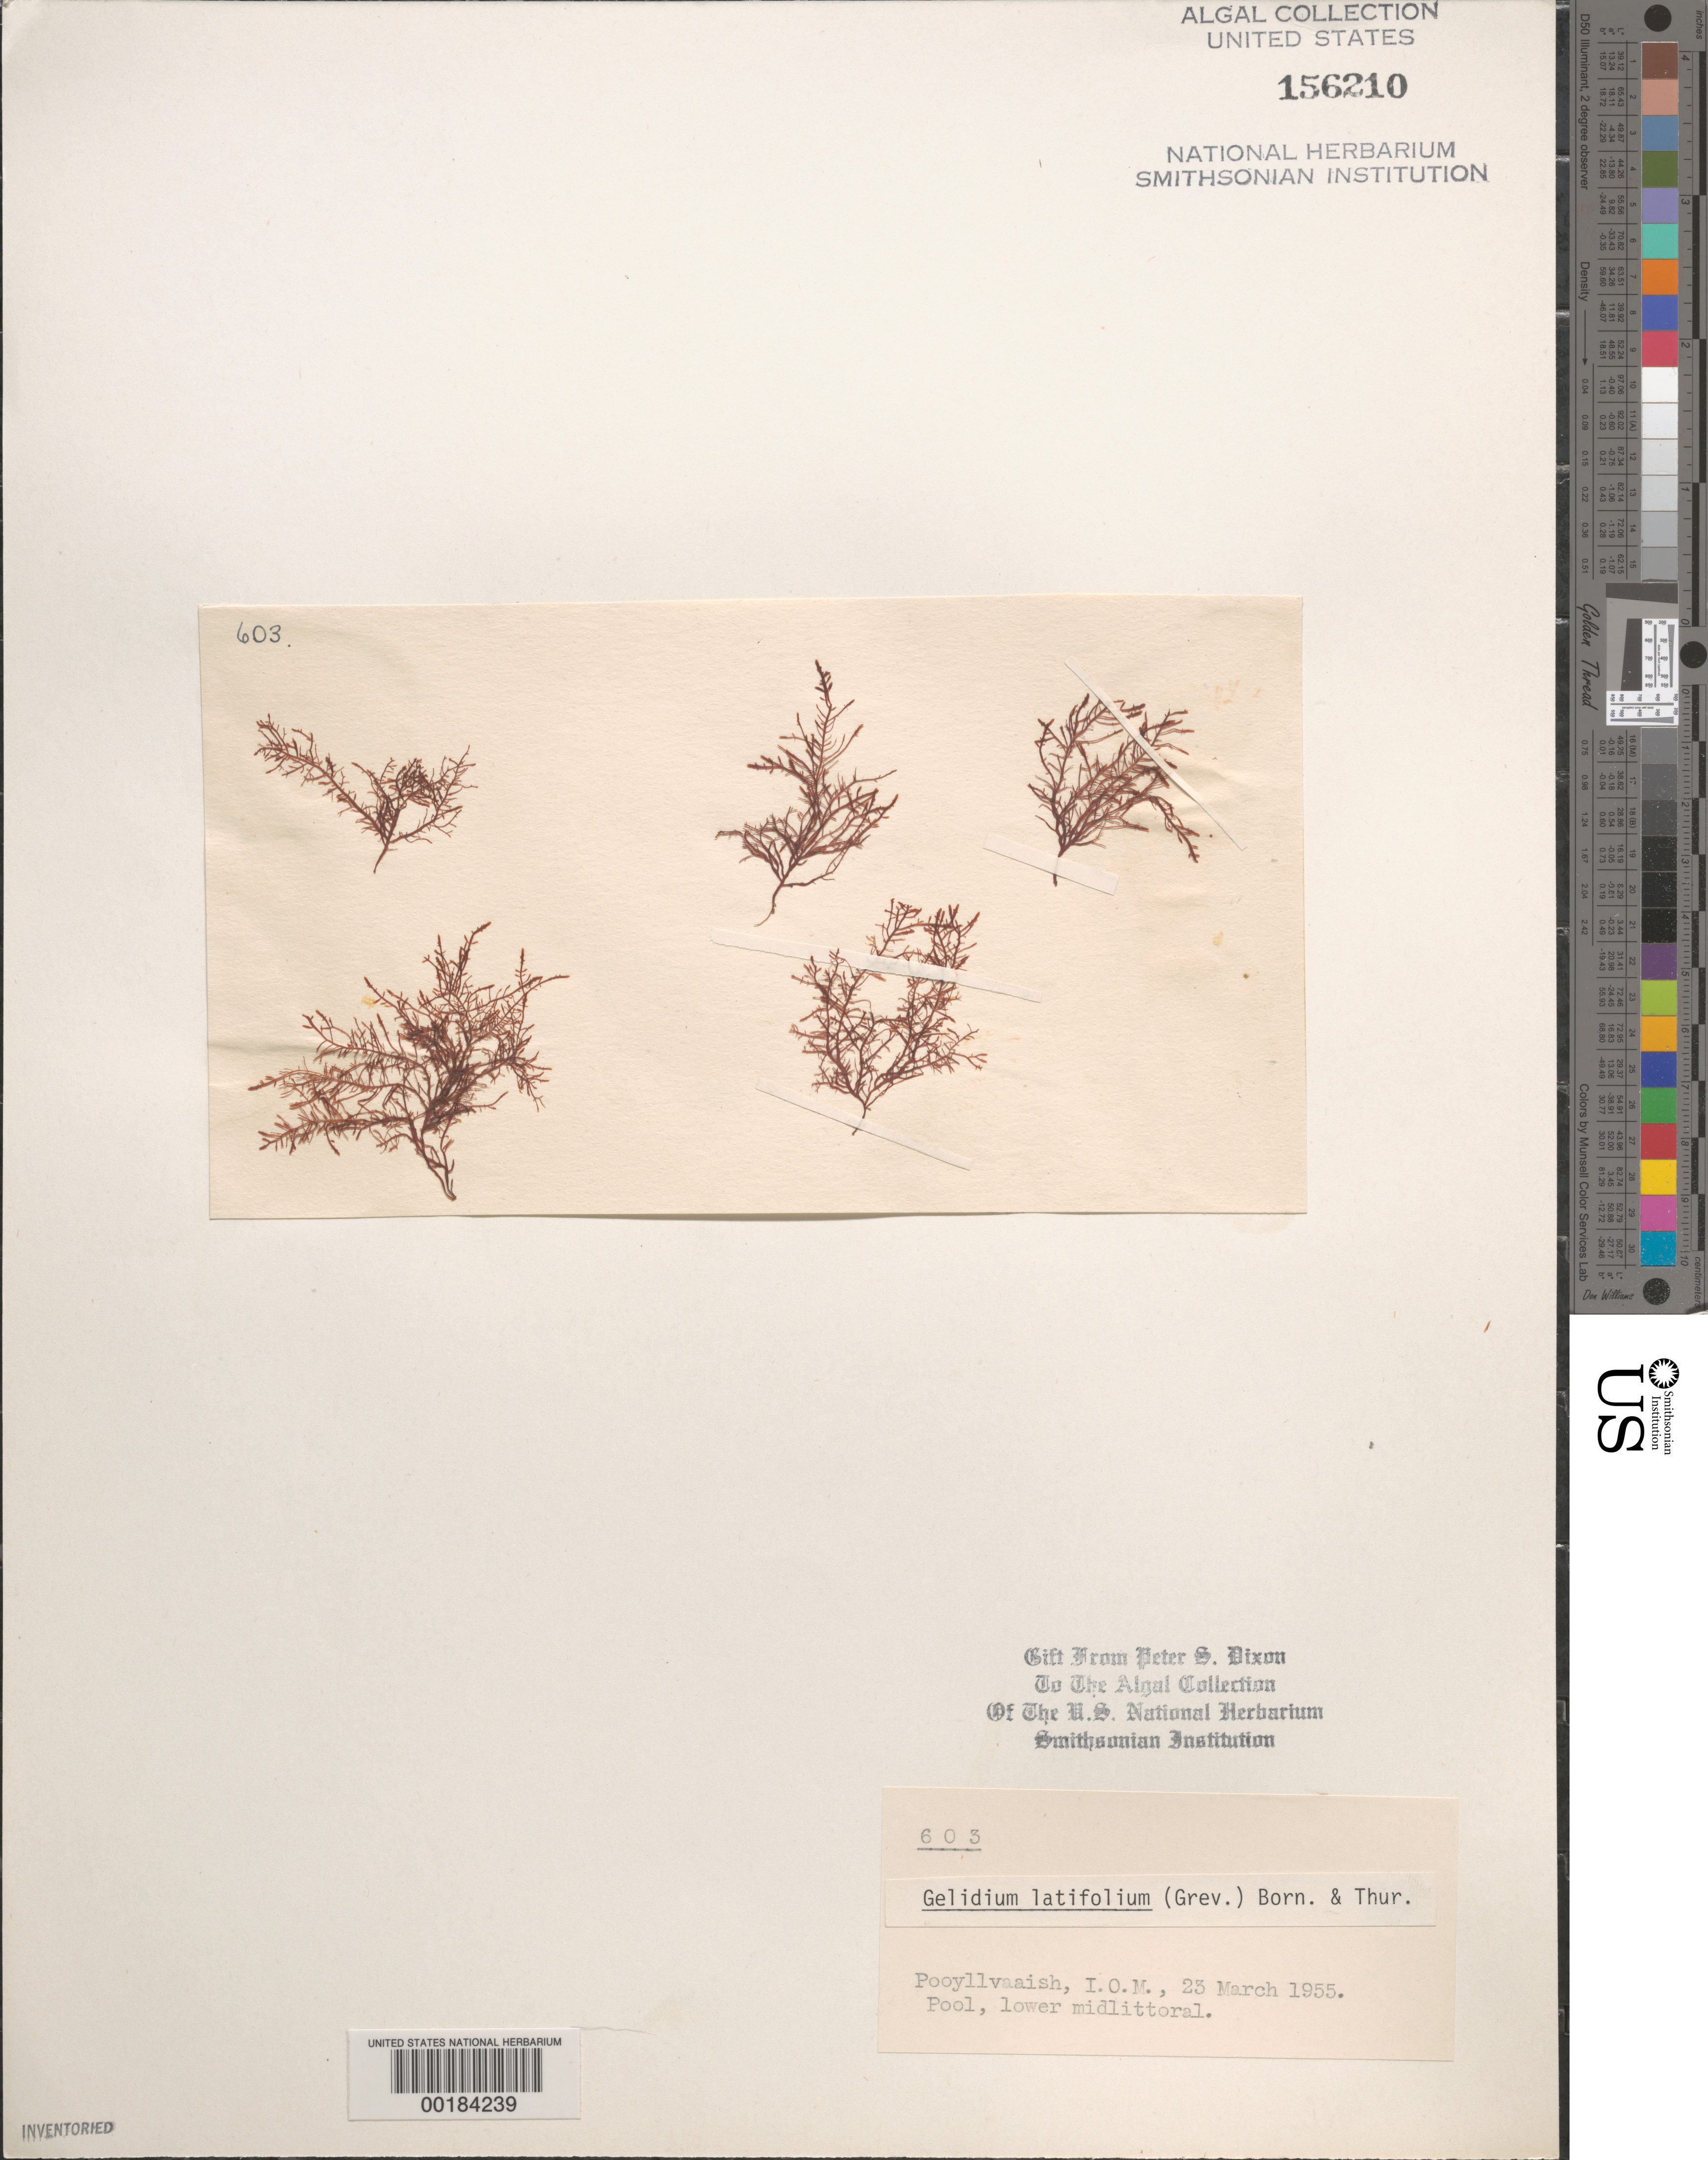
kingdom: Plantae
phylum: Rhodophyta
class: Florideophyceae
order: Gelidiales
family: Gelidiaceae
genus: Gelidium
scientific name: Gelidium spinosum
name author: (S.G. Gmel.) P.C. Silva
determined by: Algae name updating Project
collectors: P. S. Dixon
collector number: PSD 603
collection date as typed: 23 Mar 1955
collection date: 1955-03-23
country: United Kingdom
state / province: England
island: Isle of Man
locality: Pooyllvaaish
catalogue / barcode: US 156210